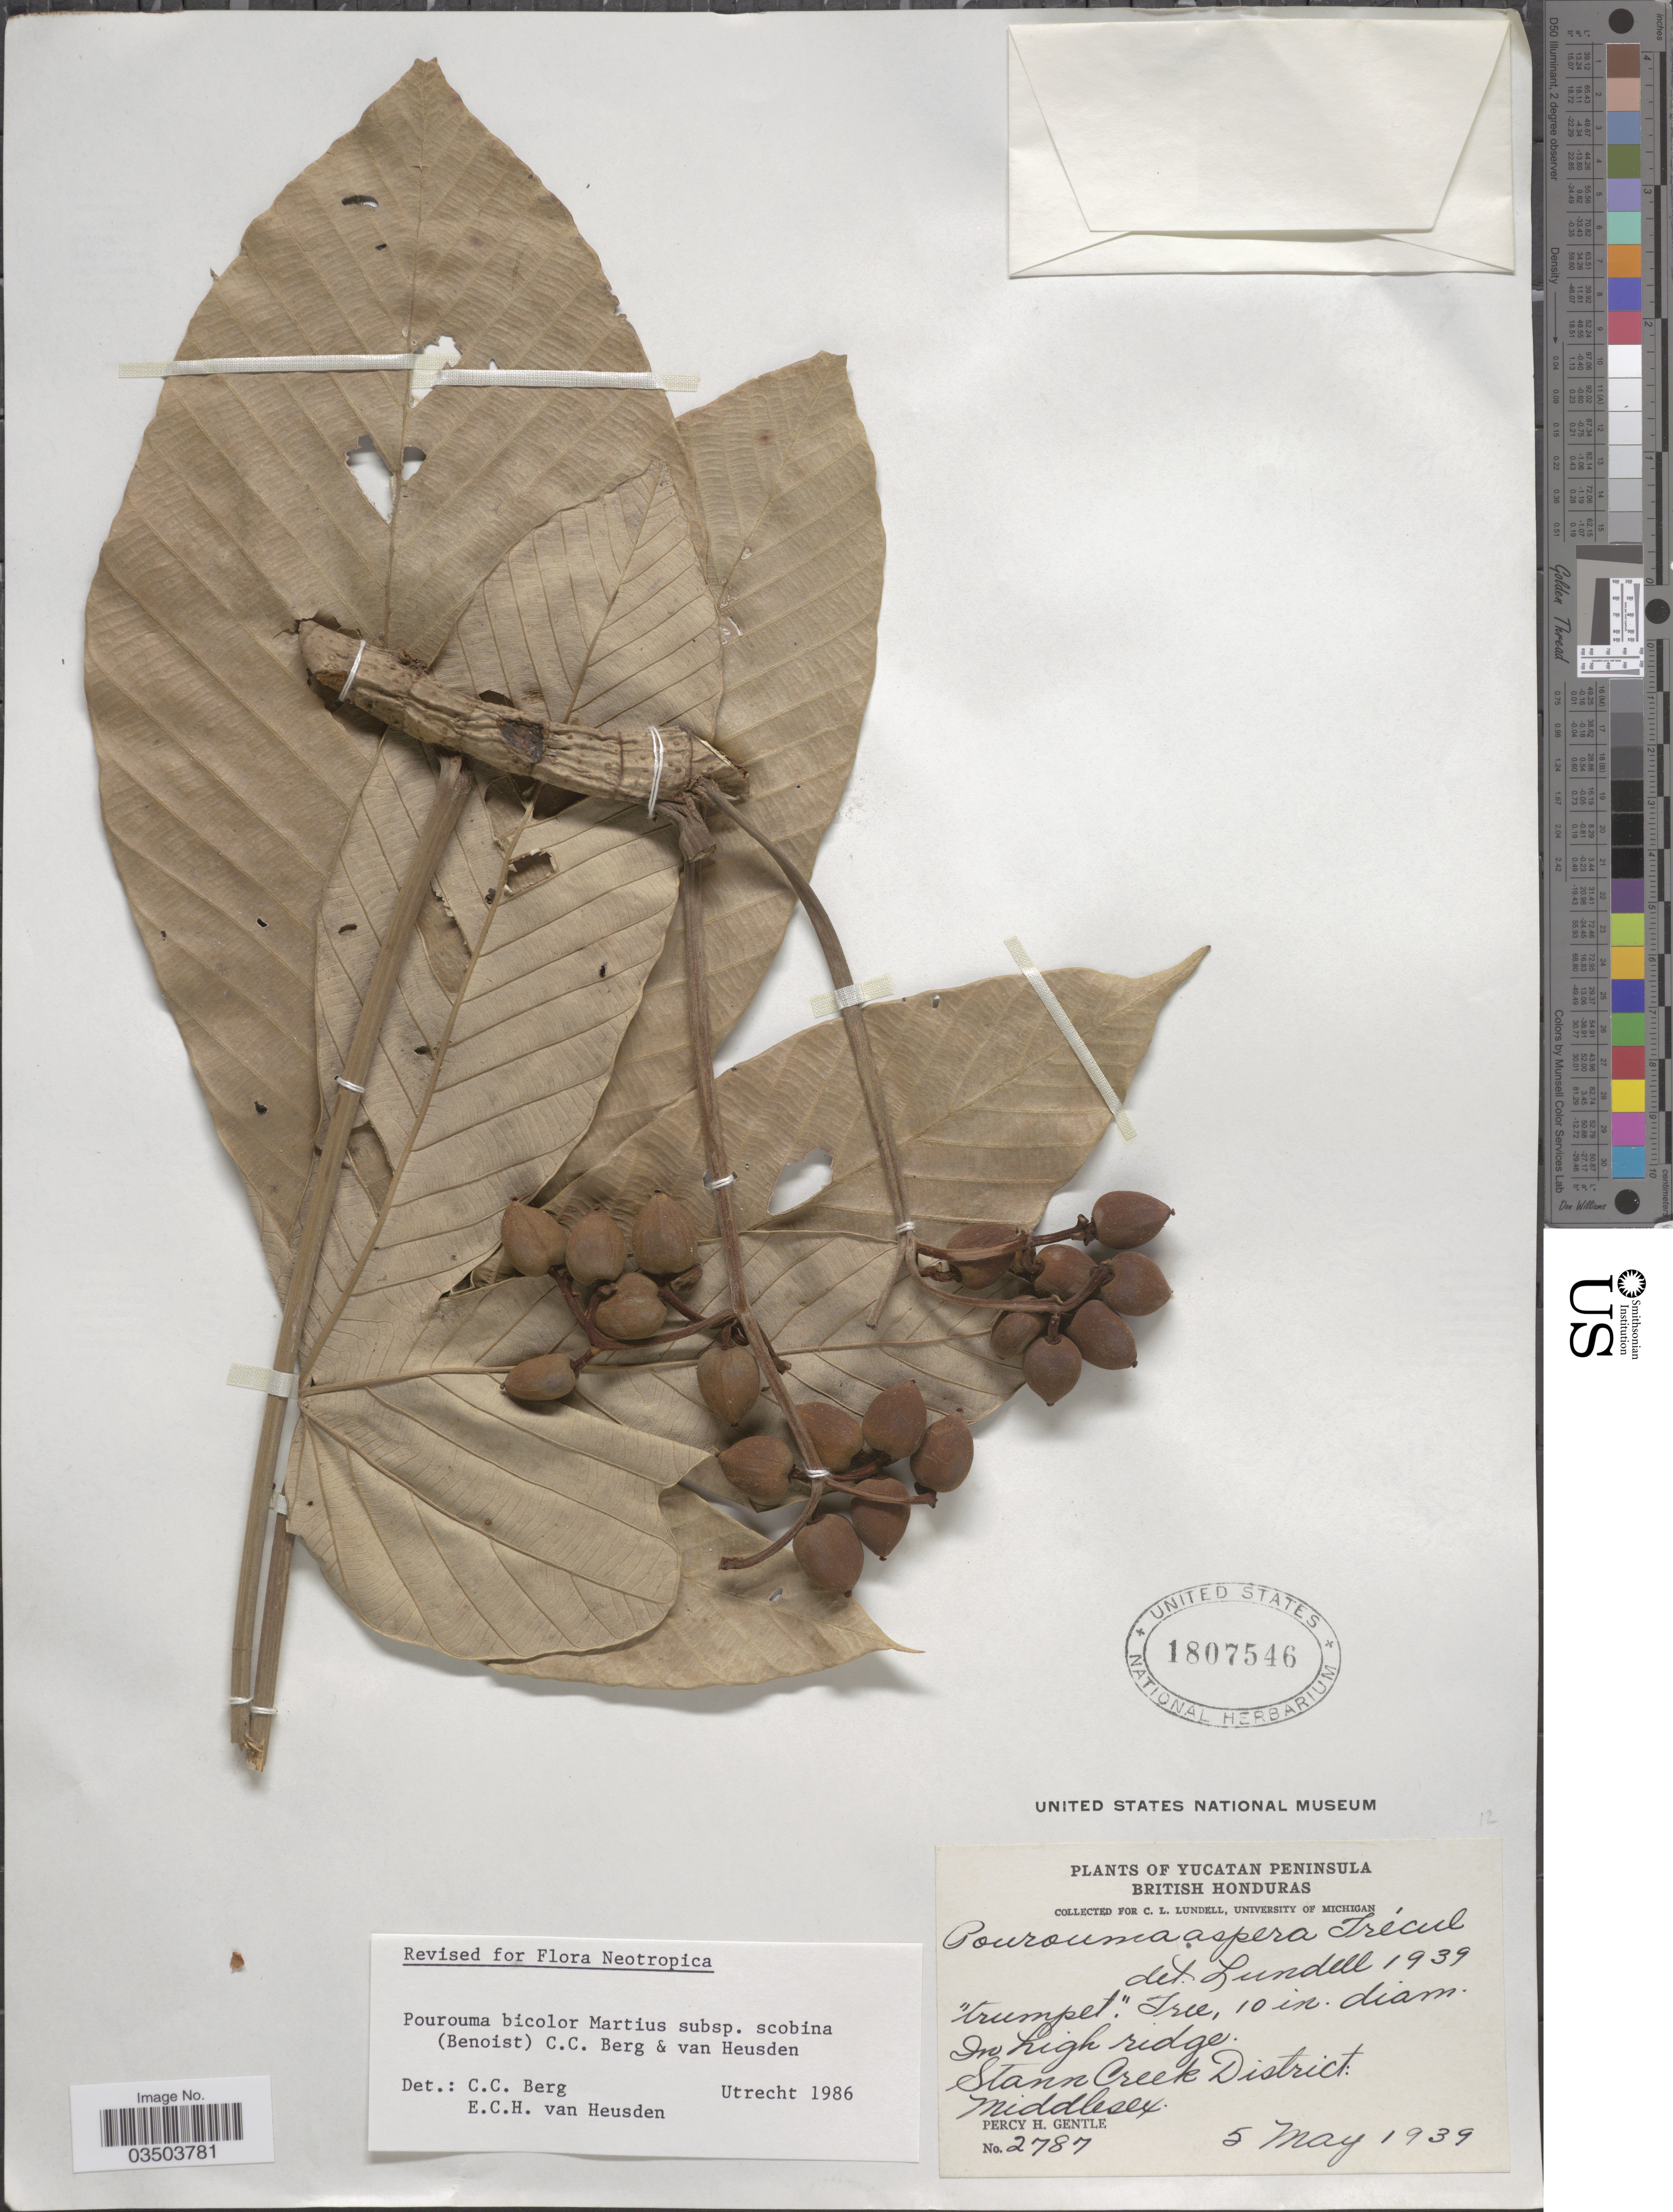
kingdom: Plantae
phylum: Tracheophyta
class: Magnoliopsida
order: Rosales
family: Urticaceae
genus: Pourouma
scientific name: Pourouma bicolor subsp. scobina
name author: (Benoist) C.C. Berg & Heusden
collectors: P. H. Gentle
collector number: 2787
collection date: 1939-05-05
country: Belize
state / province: Stann Creek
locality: Yucatan Peninsula. British Honduras. Stann Creek District: Middlesex.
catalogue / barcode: US 1807546